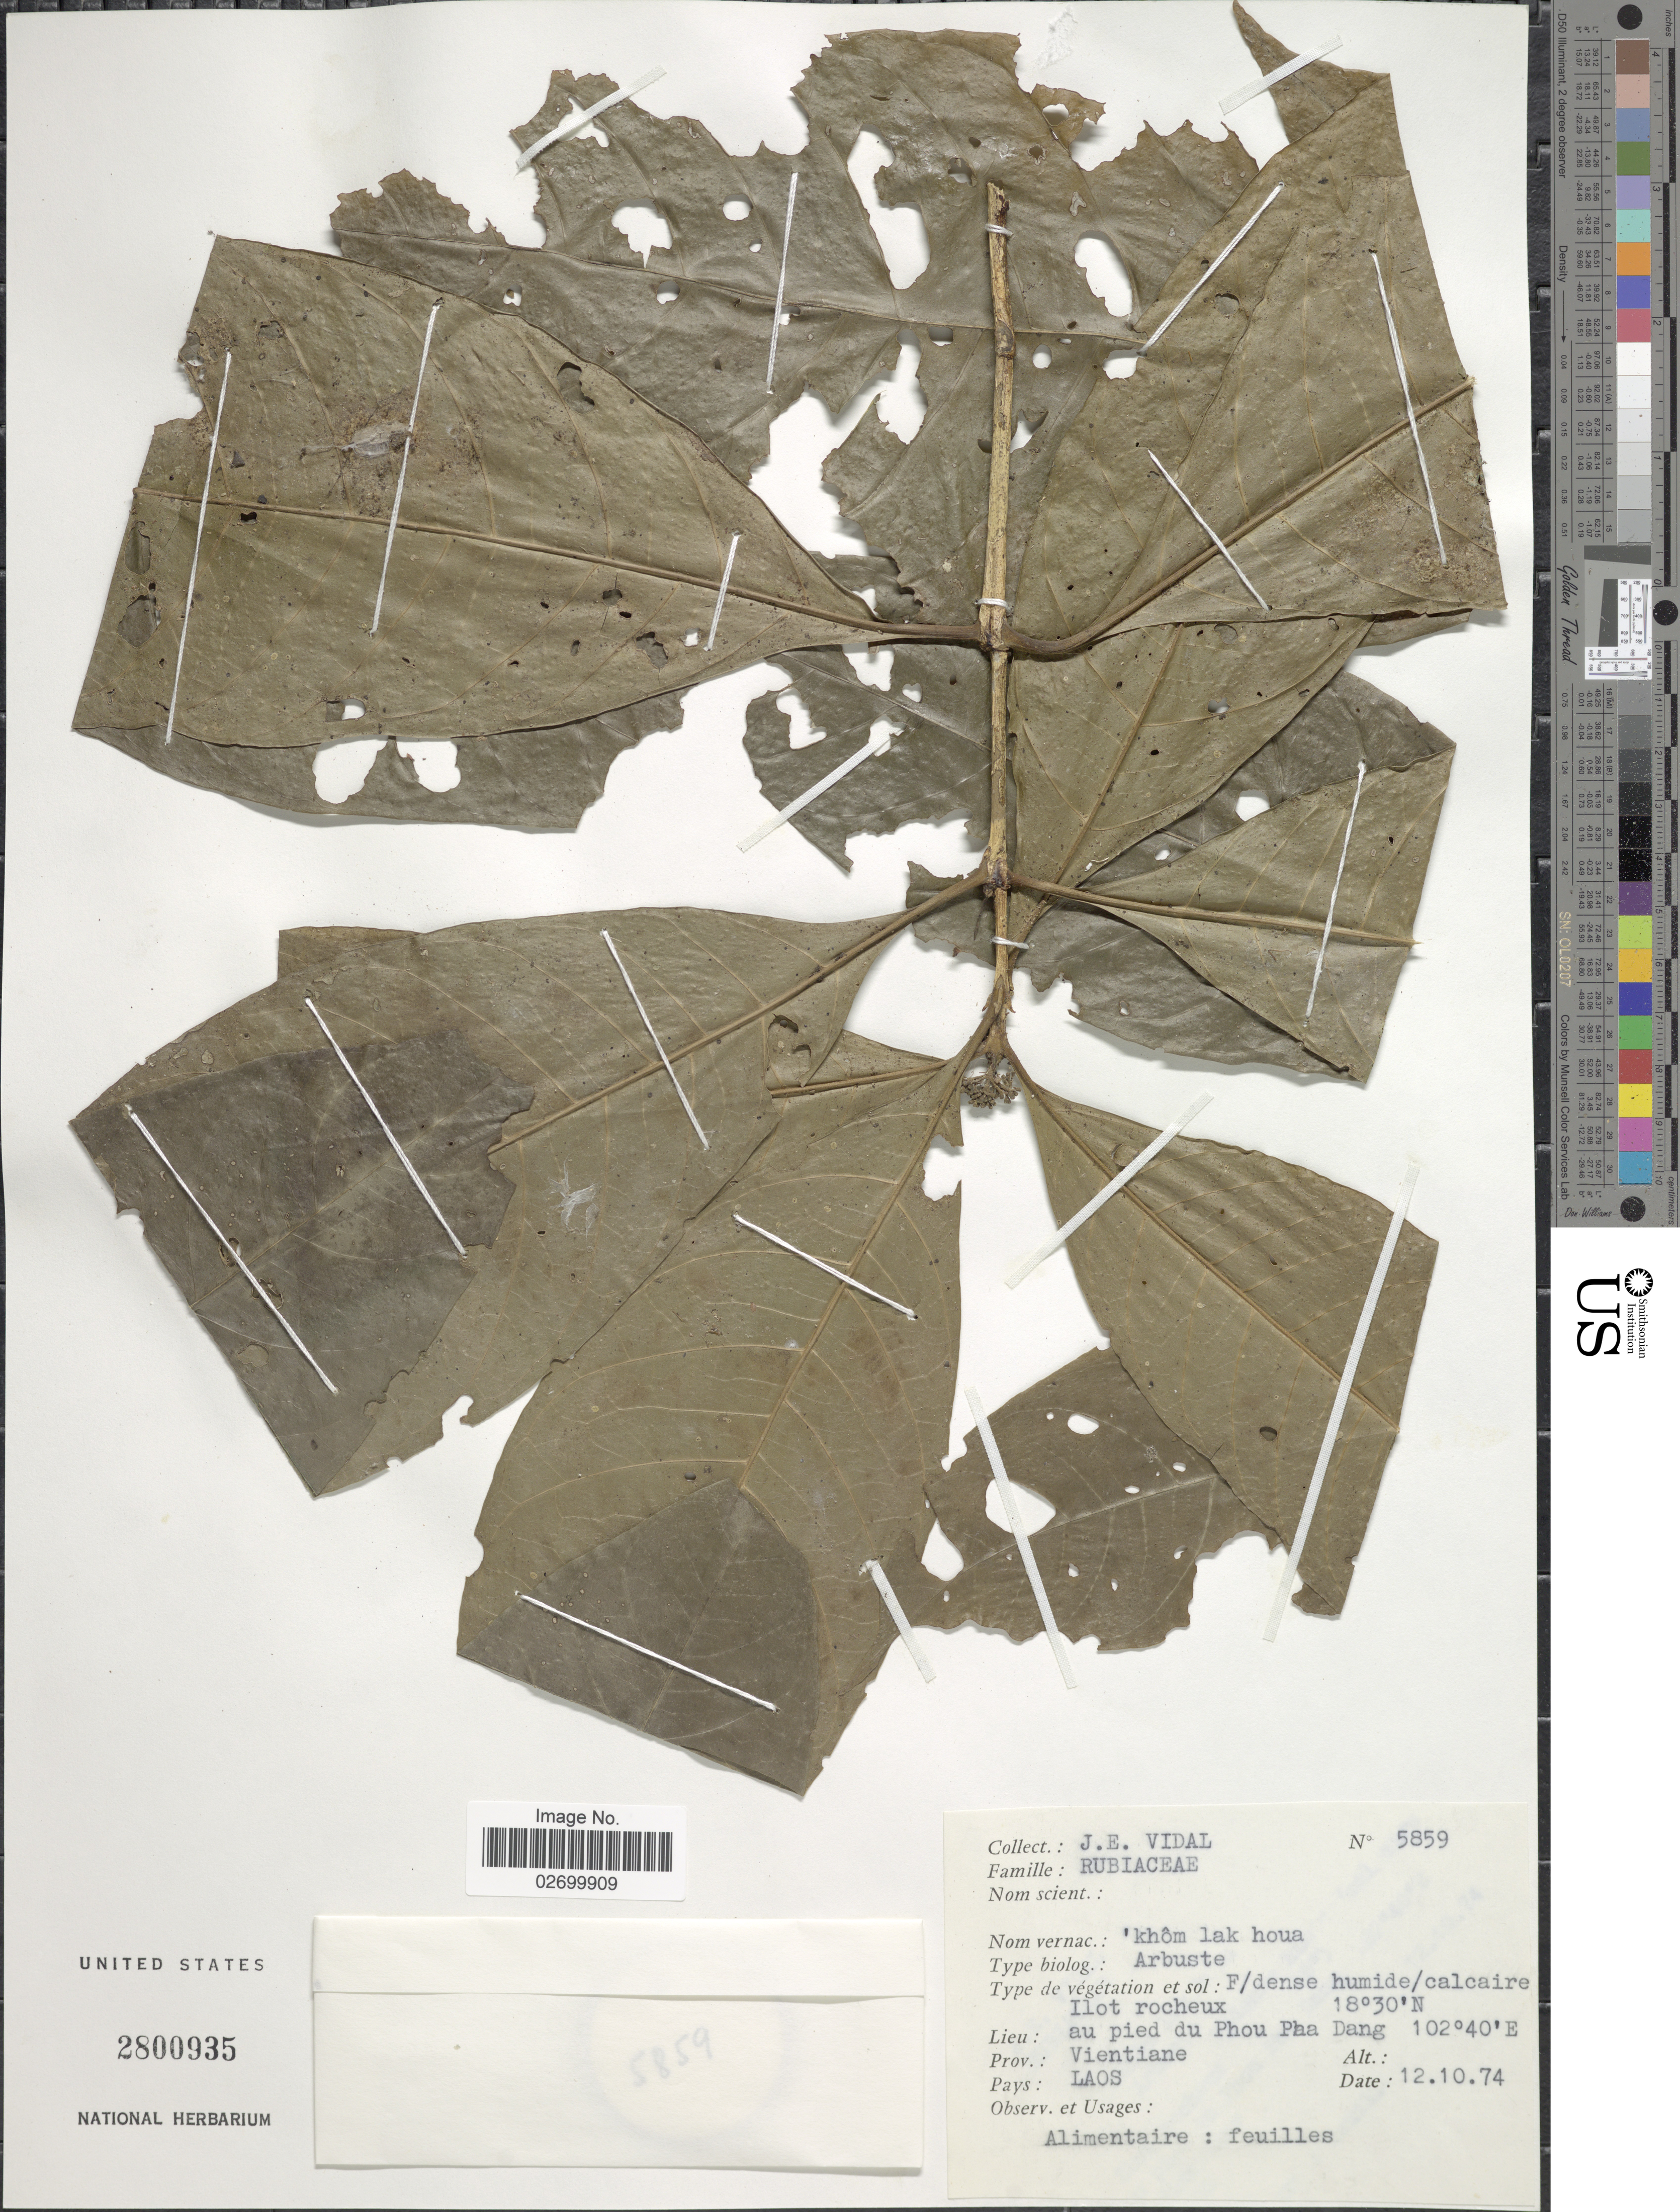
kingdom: Plantae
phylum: Tracheophyta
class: Magnoliopsida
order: Gentianales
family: Rubiaceae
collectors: J. E. Vidal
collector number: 5859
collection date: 1974-10-12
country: Laos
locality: Au pied du Phou Phaa Dang. Prov. Ventiane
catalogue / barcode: US 2800935